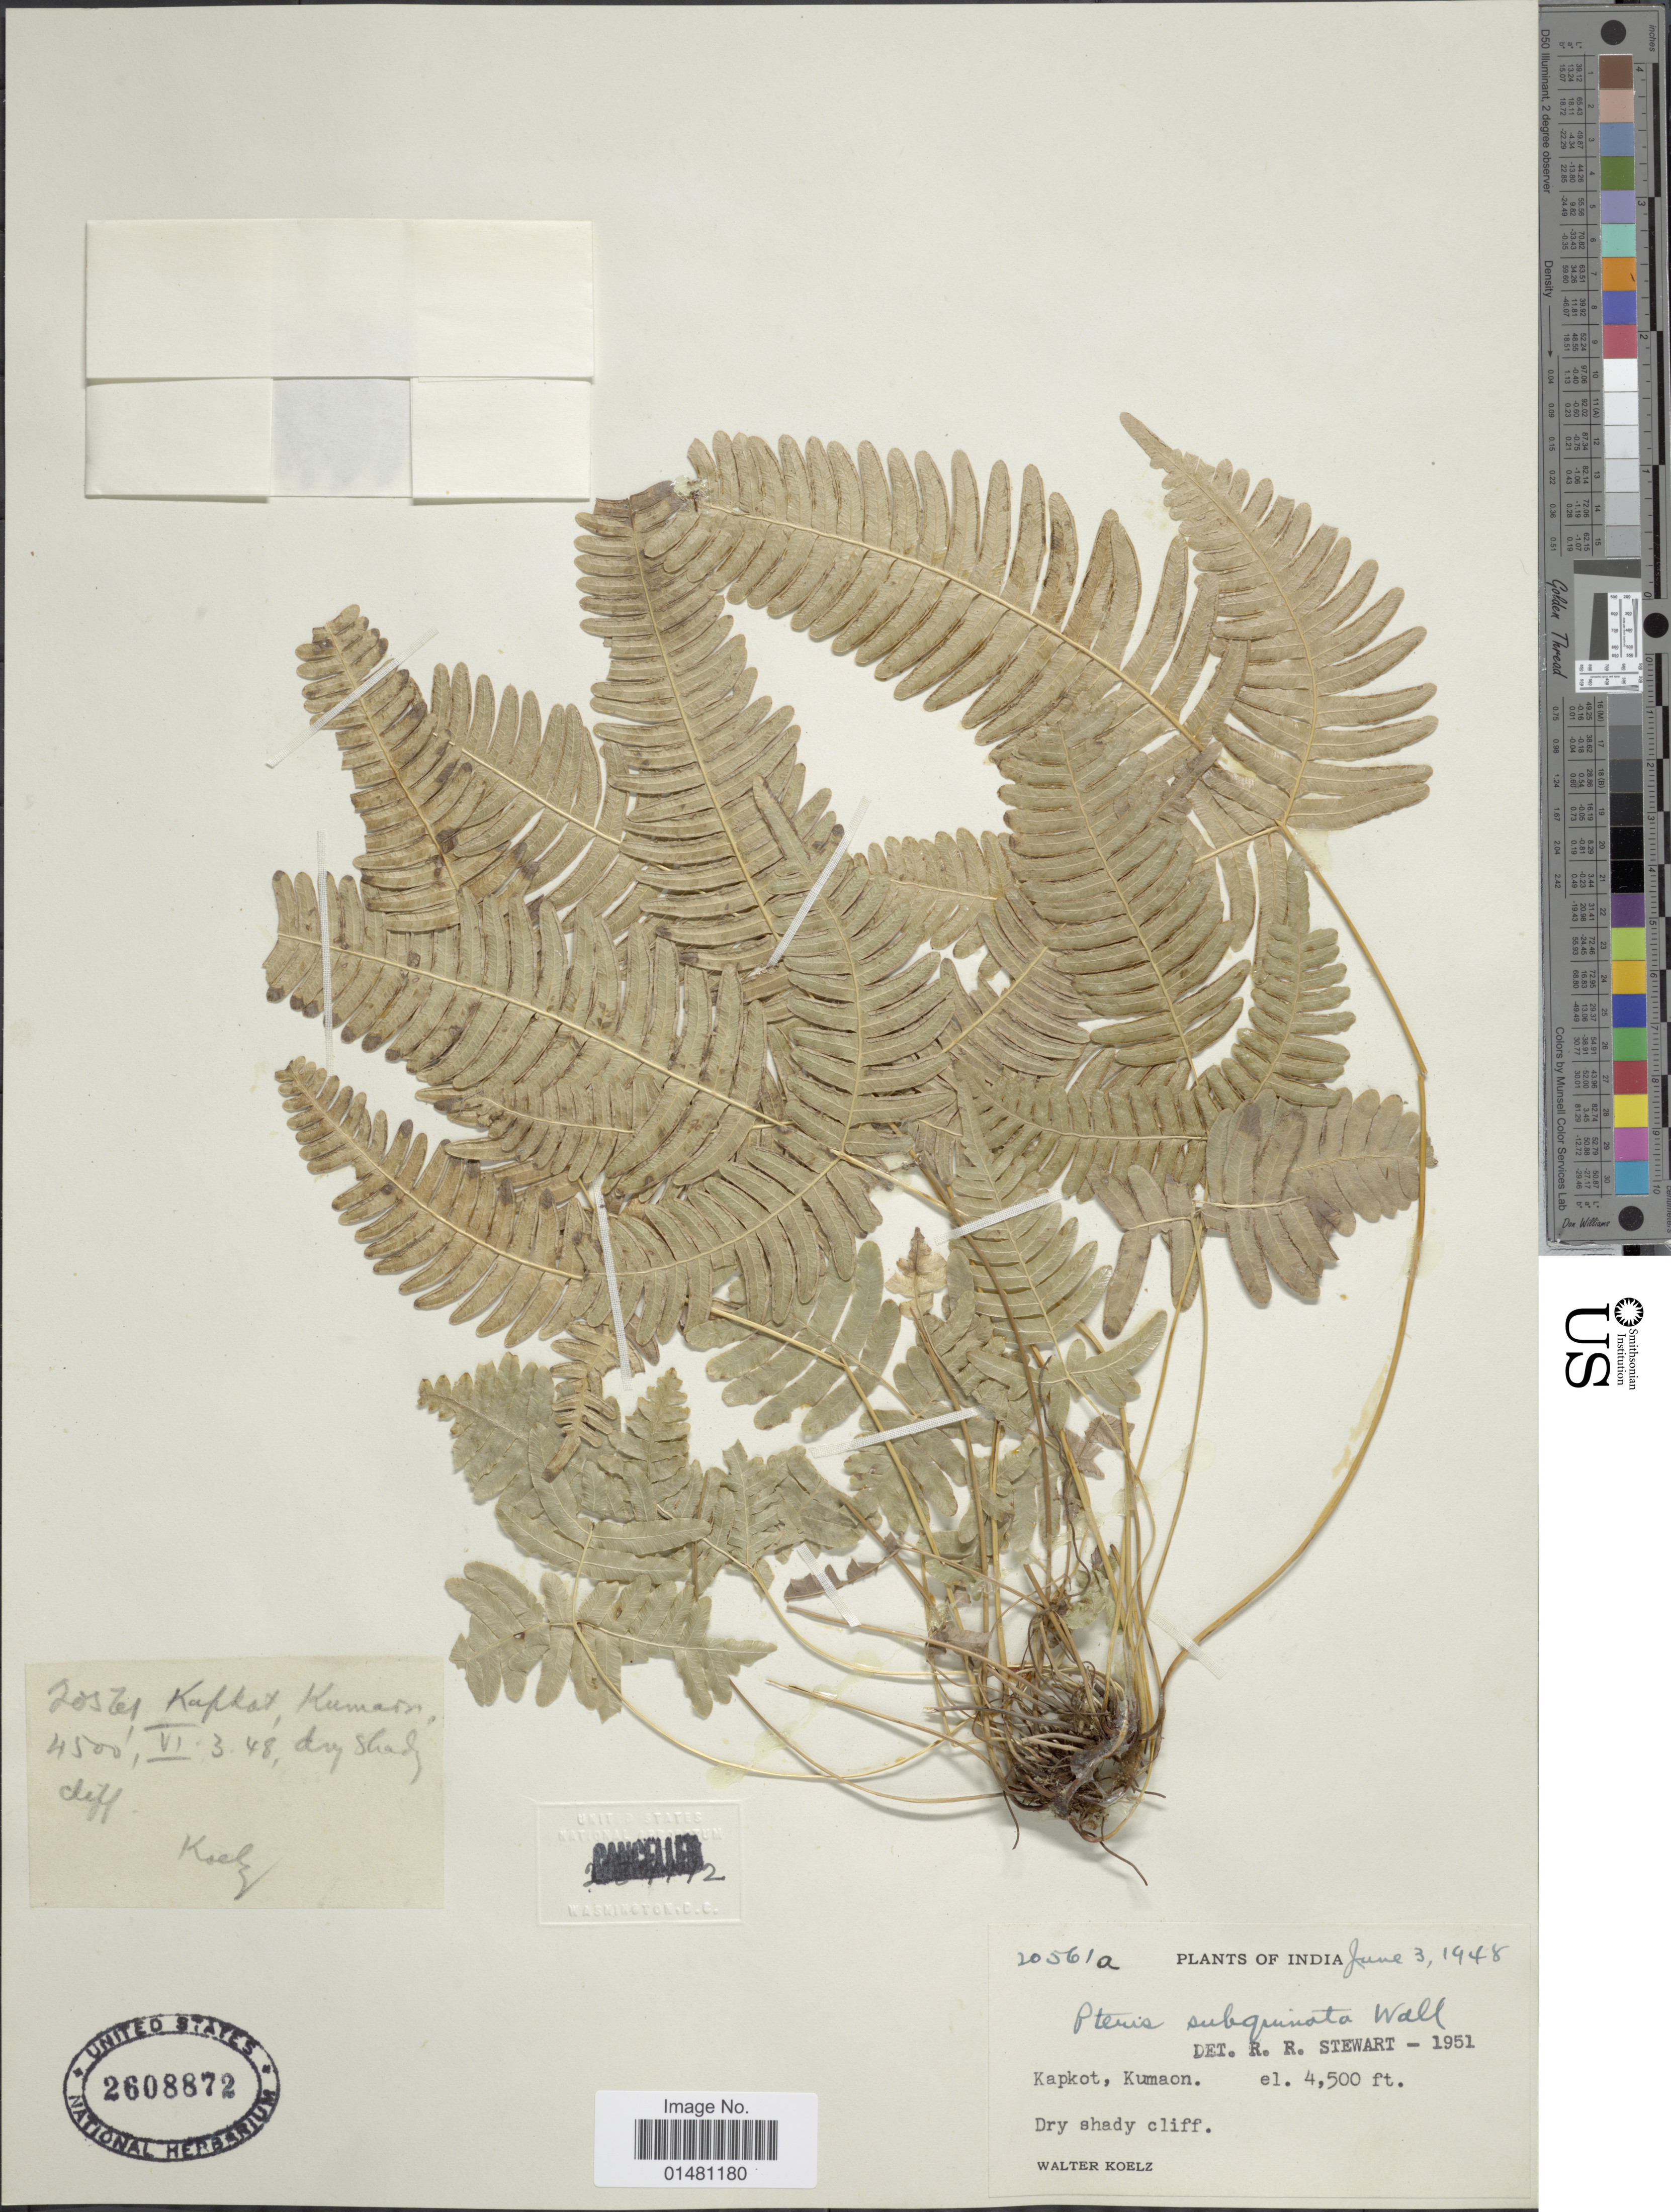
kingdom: Plantae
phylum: Tracheophyta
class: Polypodiopsida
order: Polypodiales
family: Pteridaceae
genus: Pteris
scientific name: Pteris subquinata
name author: (Wall. ex Bedd.) J. Agardh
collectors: W. N. Koelz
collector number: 20561a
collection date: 1948-06-03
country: India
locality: Kapkot, Kumaon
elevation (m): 1372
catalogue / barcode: US 2608872